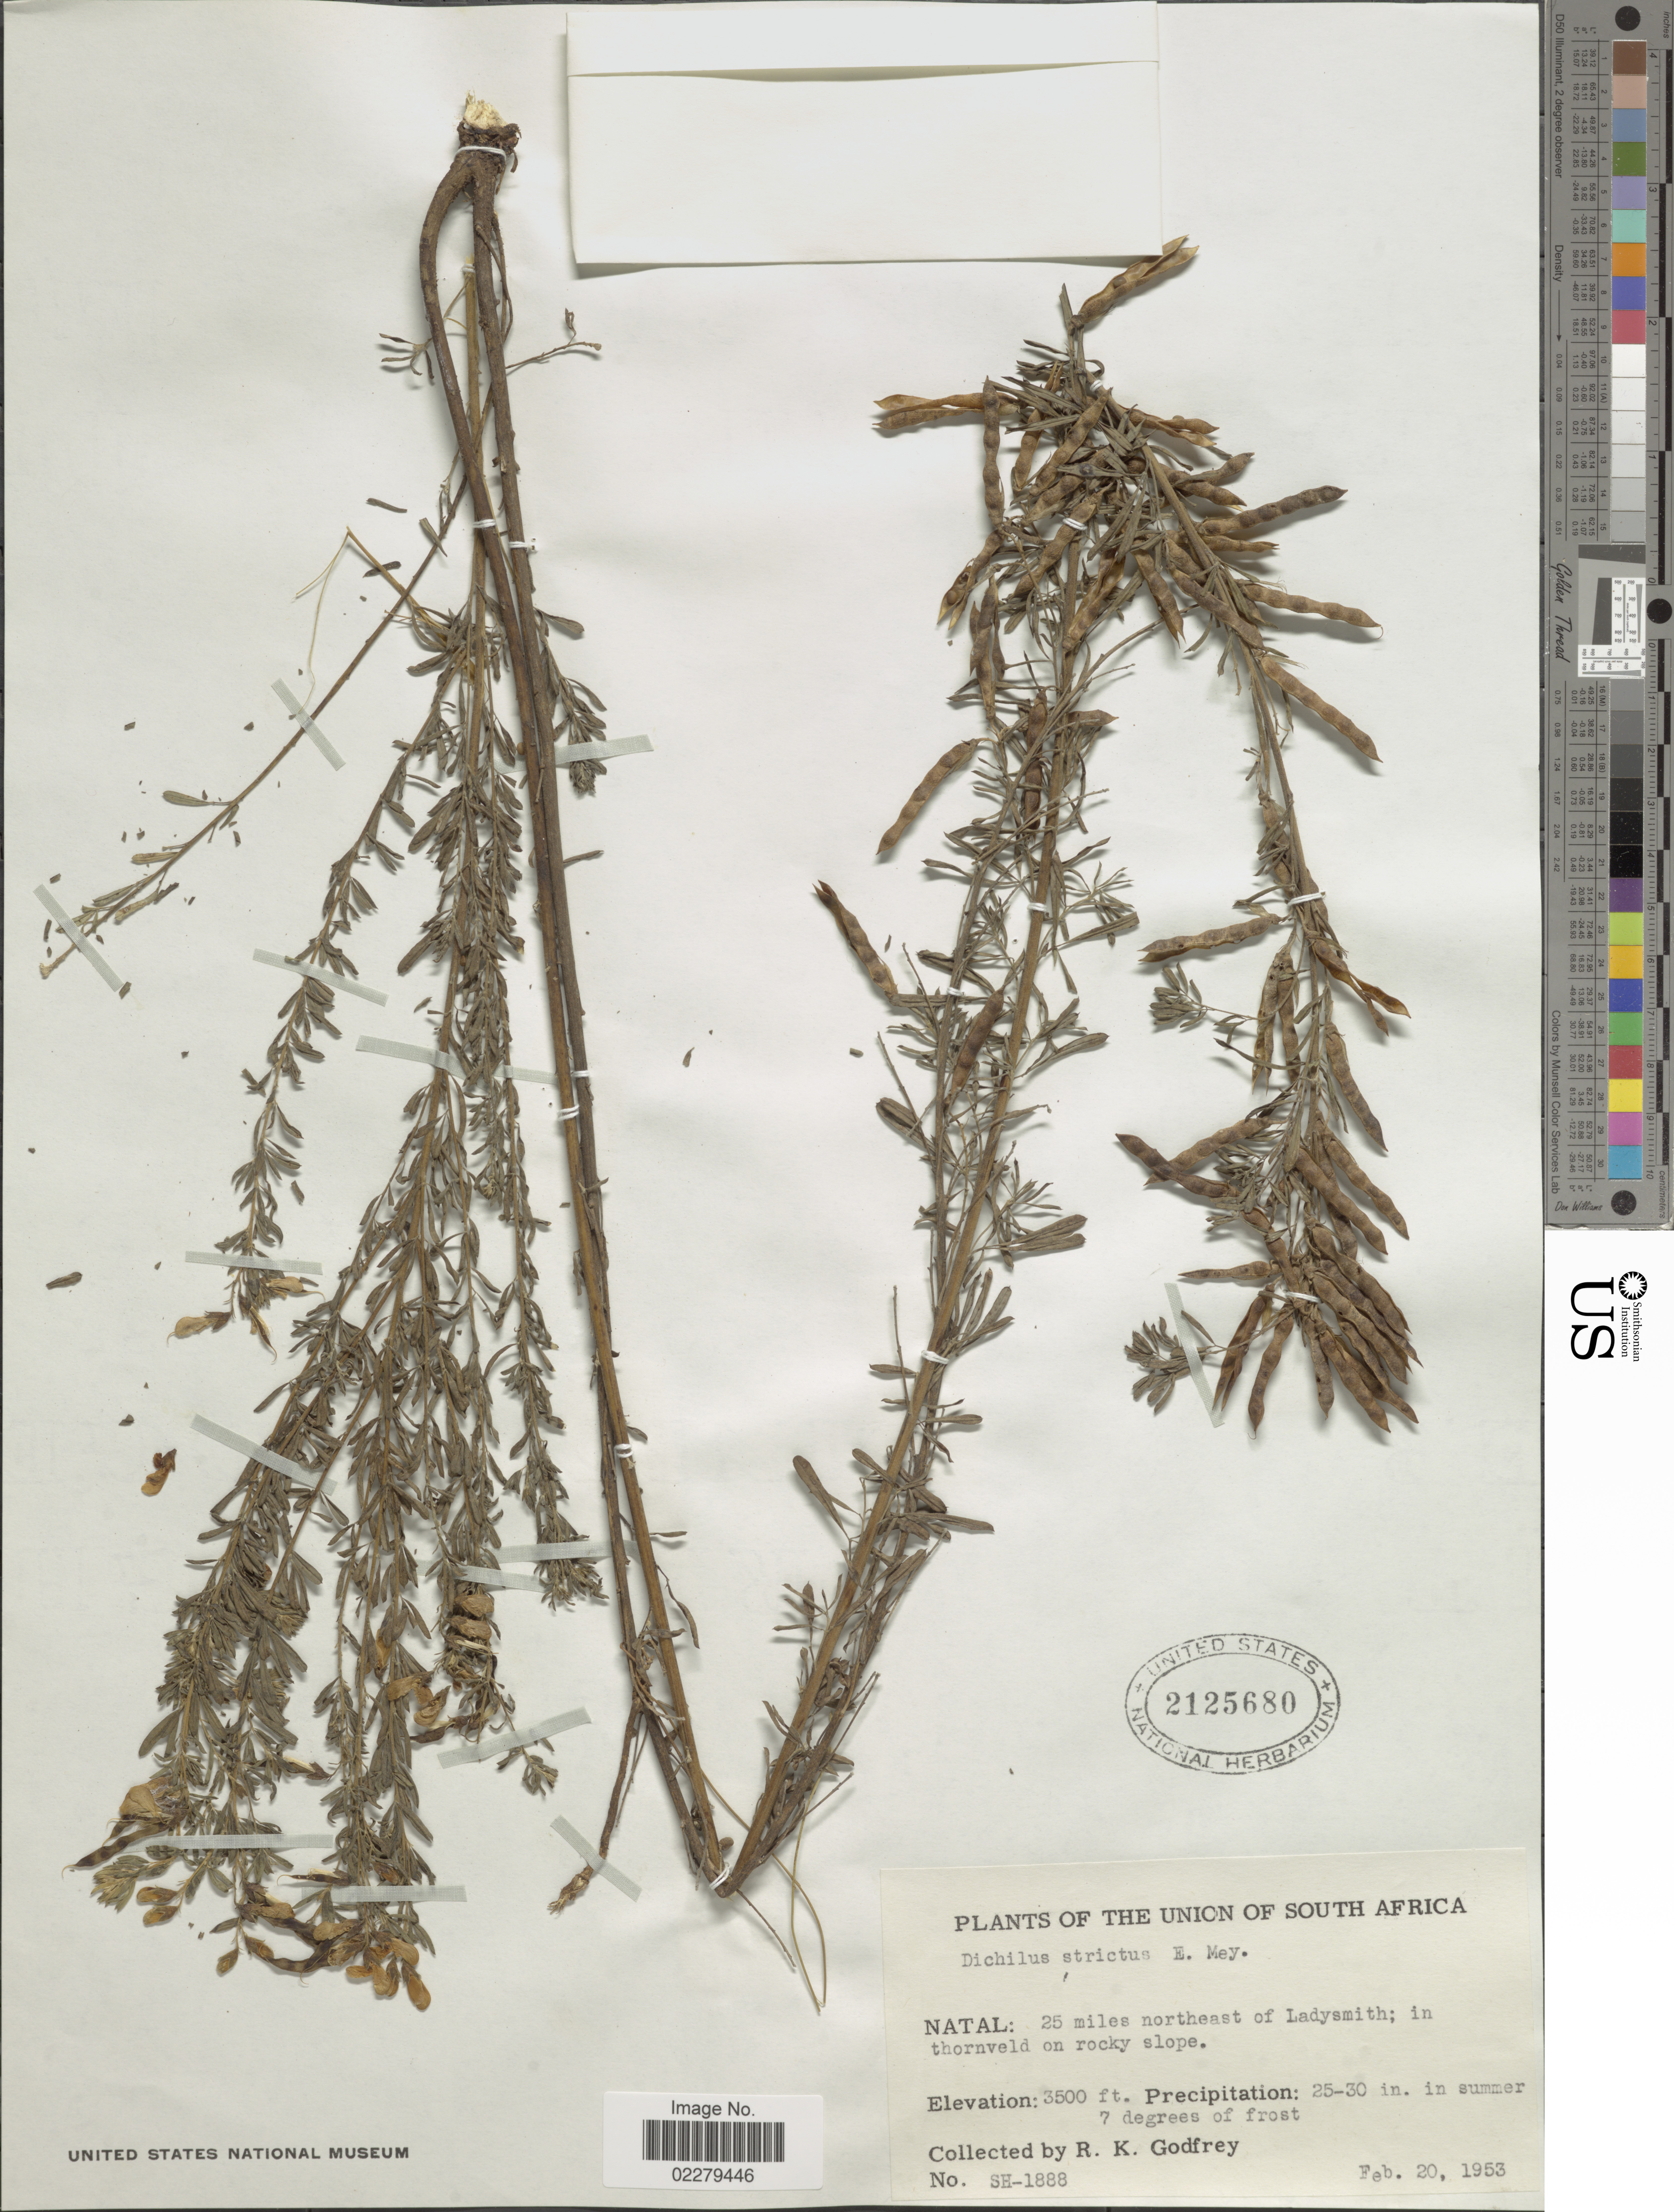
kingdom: Plantae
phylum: Tracheophyta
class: Magnoliopsida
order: Fabales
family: Fabaceae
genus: Dichilus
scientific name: Dichilus strictus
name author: E. Mey.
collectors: R. K. Godfrey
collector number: SH1888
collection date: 1953-02-20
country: South Africa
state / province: KwaZulu-Natal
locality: Union of South America. Natal: 25 miles northeast of ladysmith; in thornveld on rocky slope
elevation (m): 1067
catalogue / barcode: US 2125680